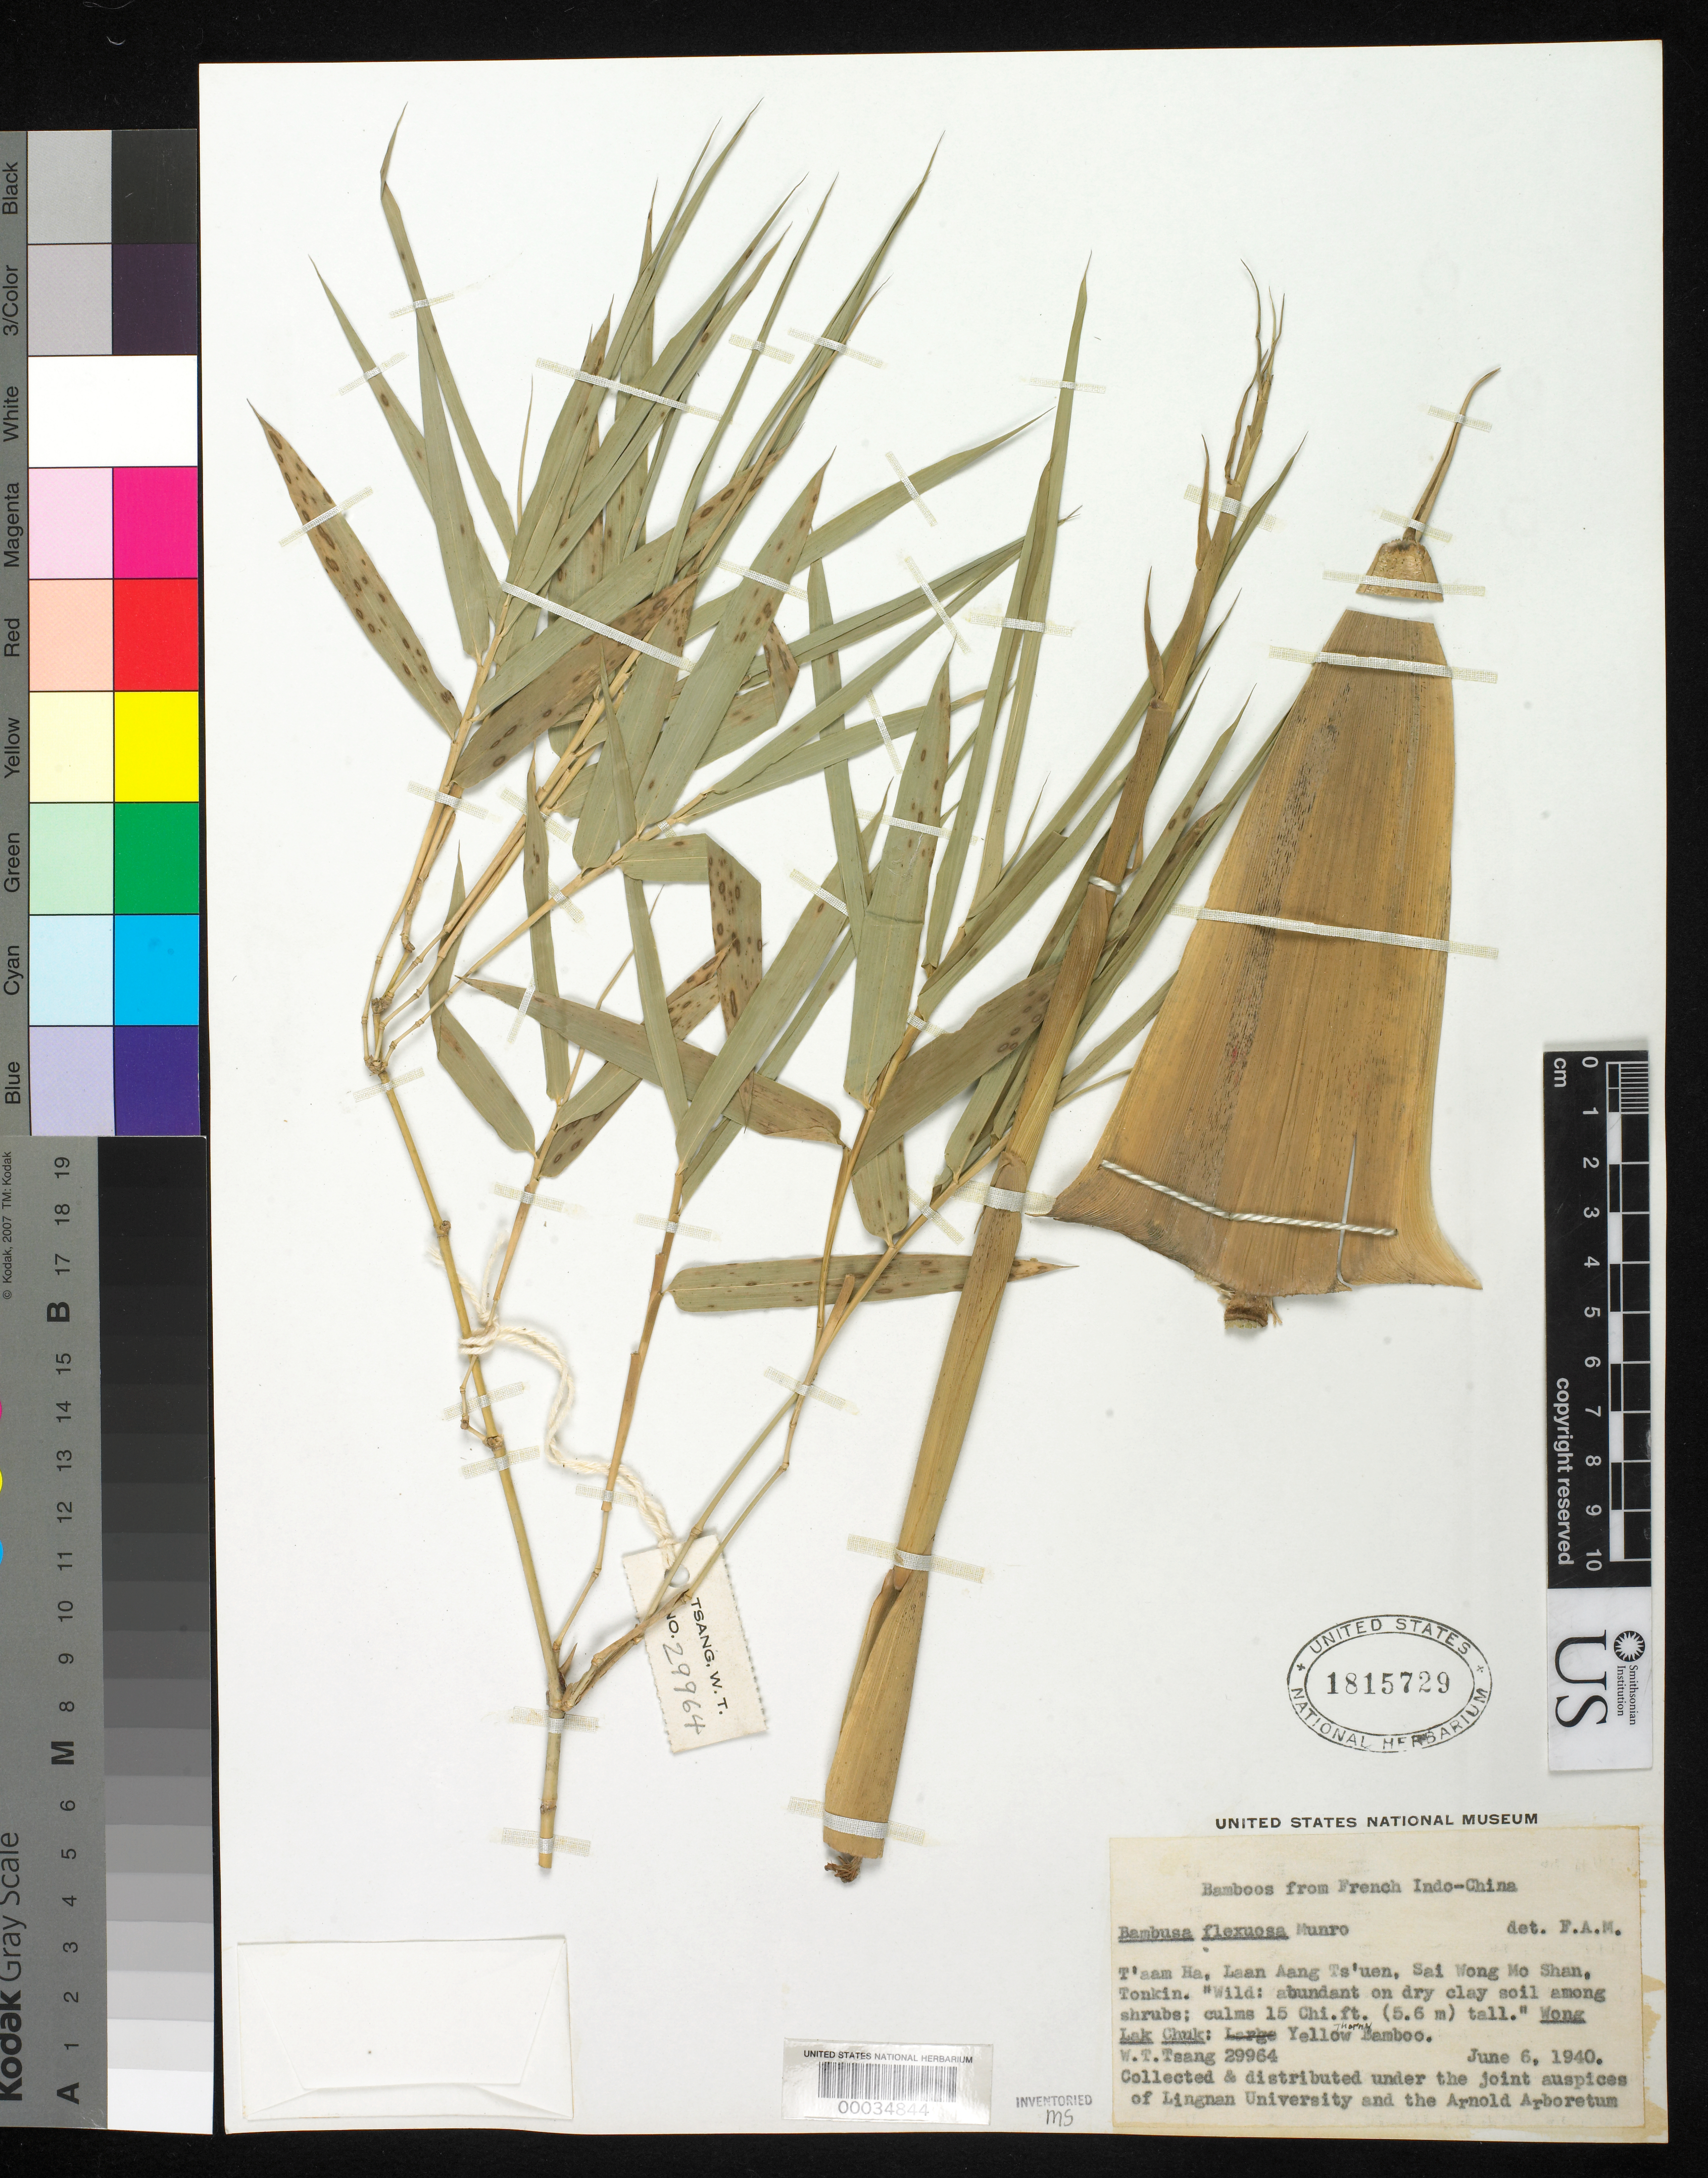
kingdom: Plantae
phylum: Tracheophyta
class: Liliopsida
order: Poales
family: Poaceae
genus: Bambusa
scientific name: Bambusa flexuosa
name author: Munro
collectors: W. T. Tsang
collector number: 29964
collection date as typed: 06 Jun 1940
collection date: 1940-06-06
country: Vietnam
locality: Tonkin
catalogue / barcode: US 1815729